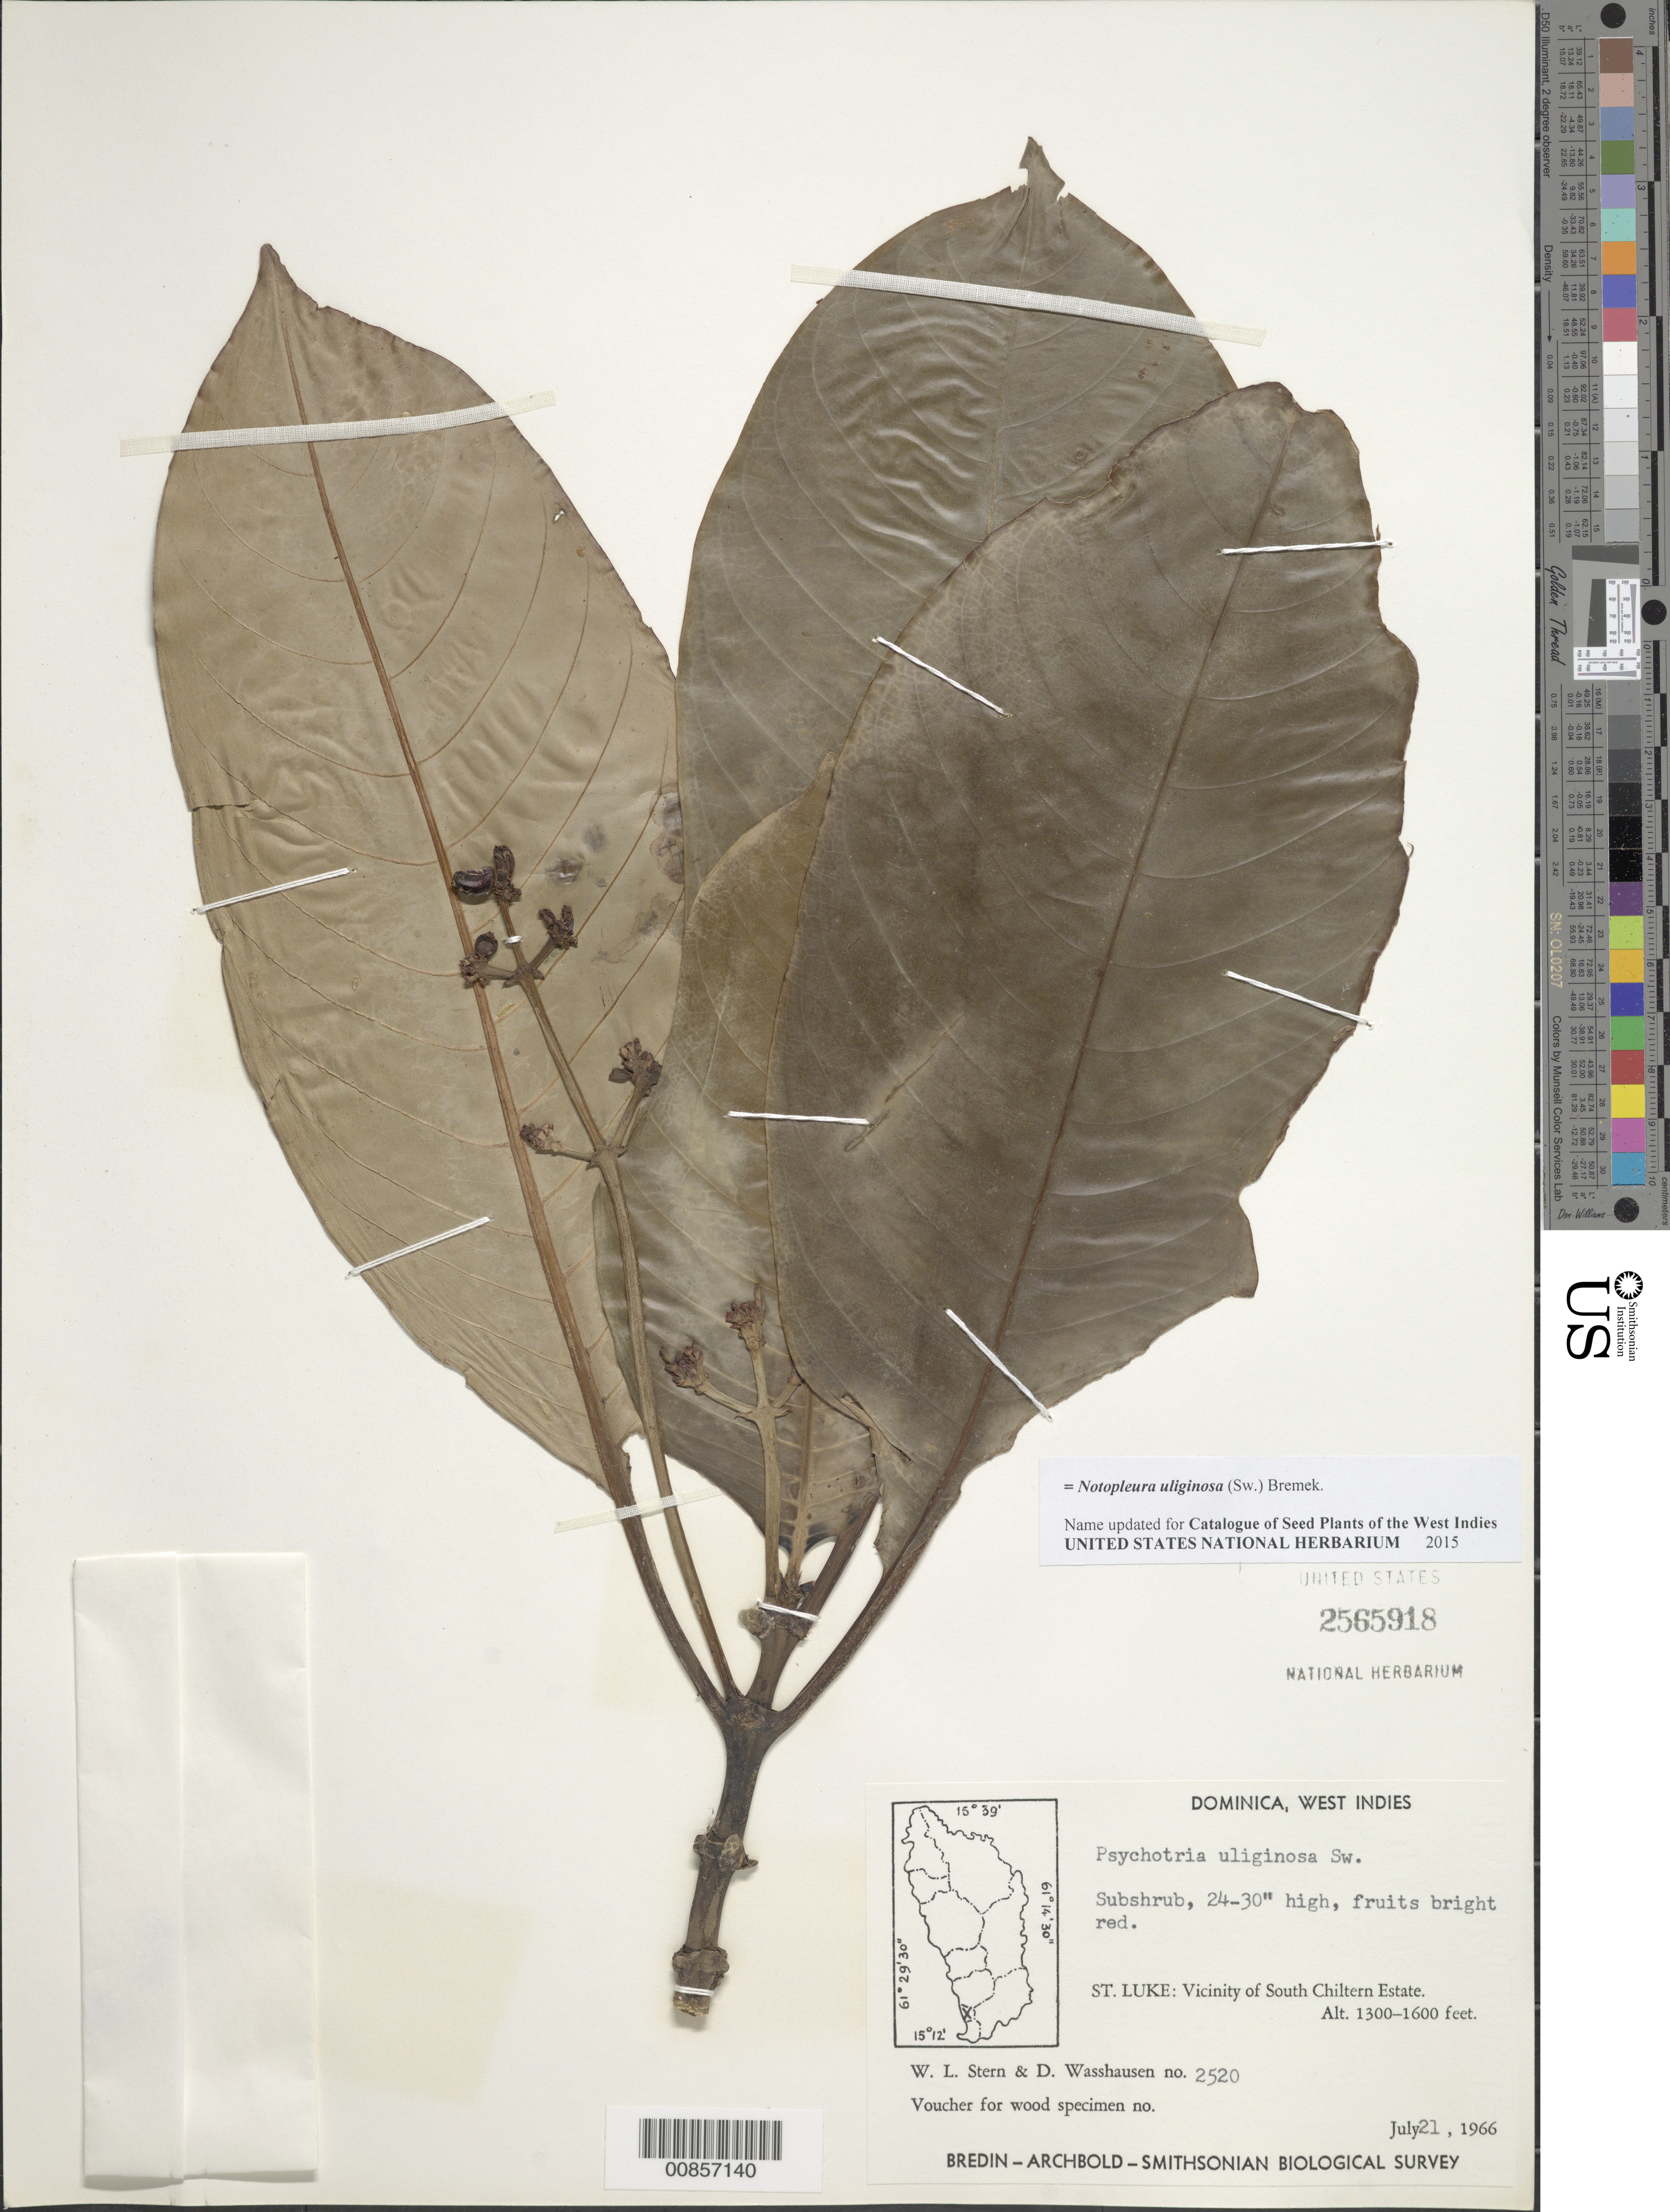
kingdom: Plantae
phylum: Tracheophyta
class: Magnoliopsida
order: Gentianales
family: Rubiaceae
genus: Notopleura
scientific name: Notopleura uliginosa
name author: (Sw.) Bremek.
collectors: W. L. Stern & D. C. Wasshausen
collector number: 2520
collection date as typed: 21 Jul 1966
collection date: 1966-07-21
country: Dominica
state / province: St. Luke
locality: Vicinity of South Chiltern Estate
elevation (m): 396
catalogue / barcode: US 2565918